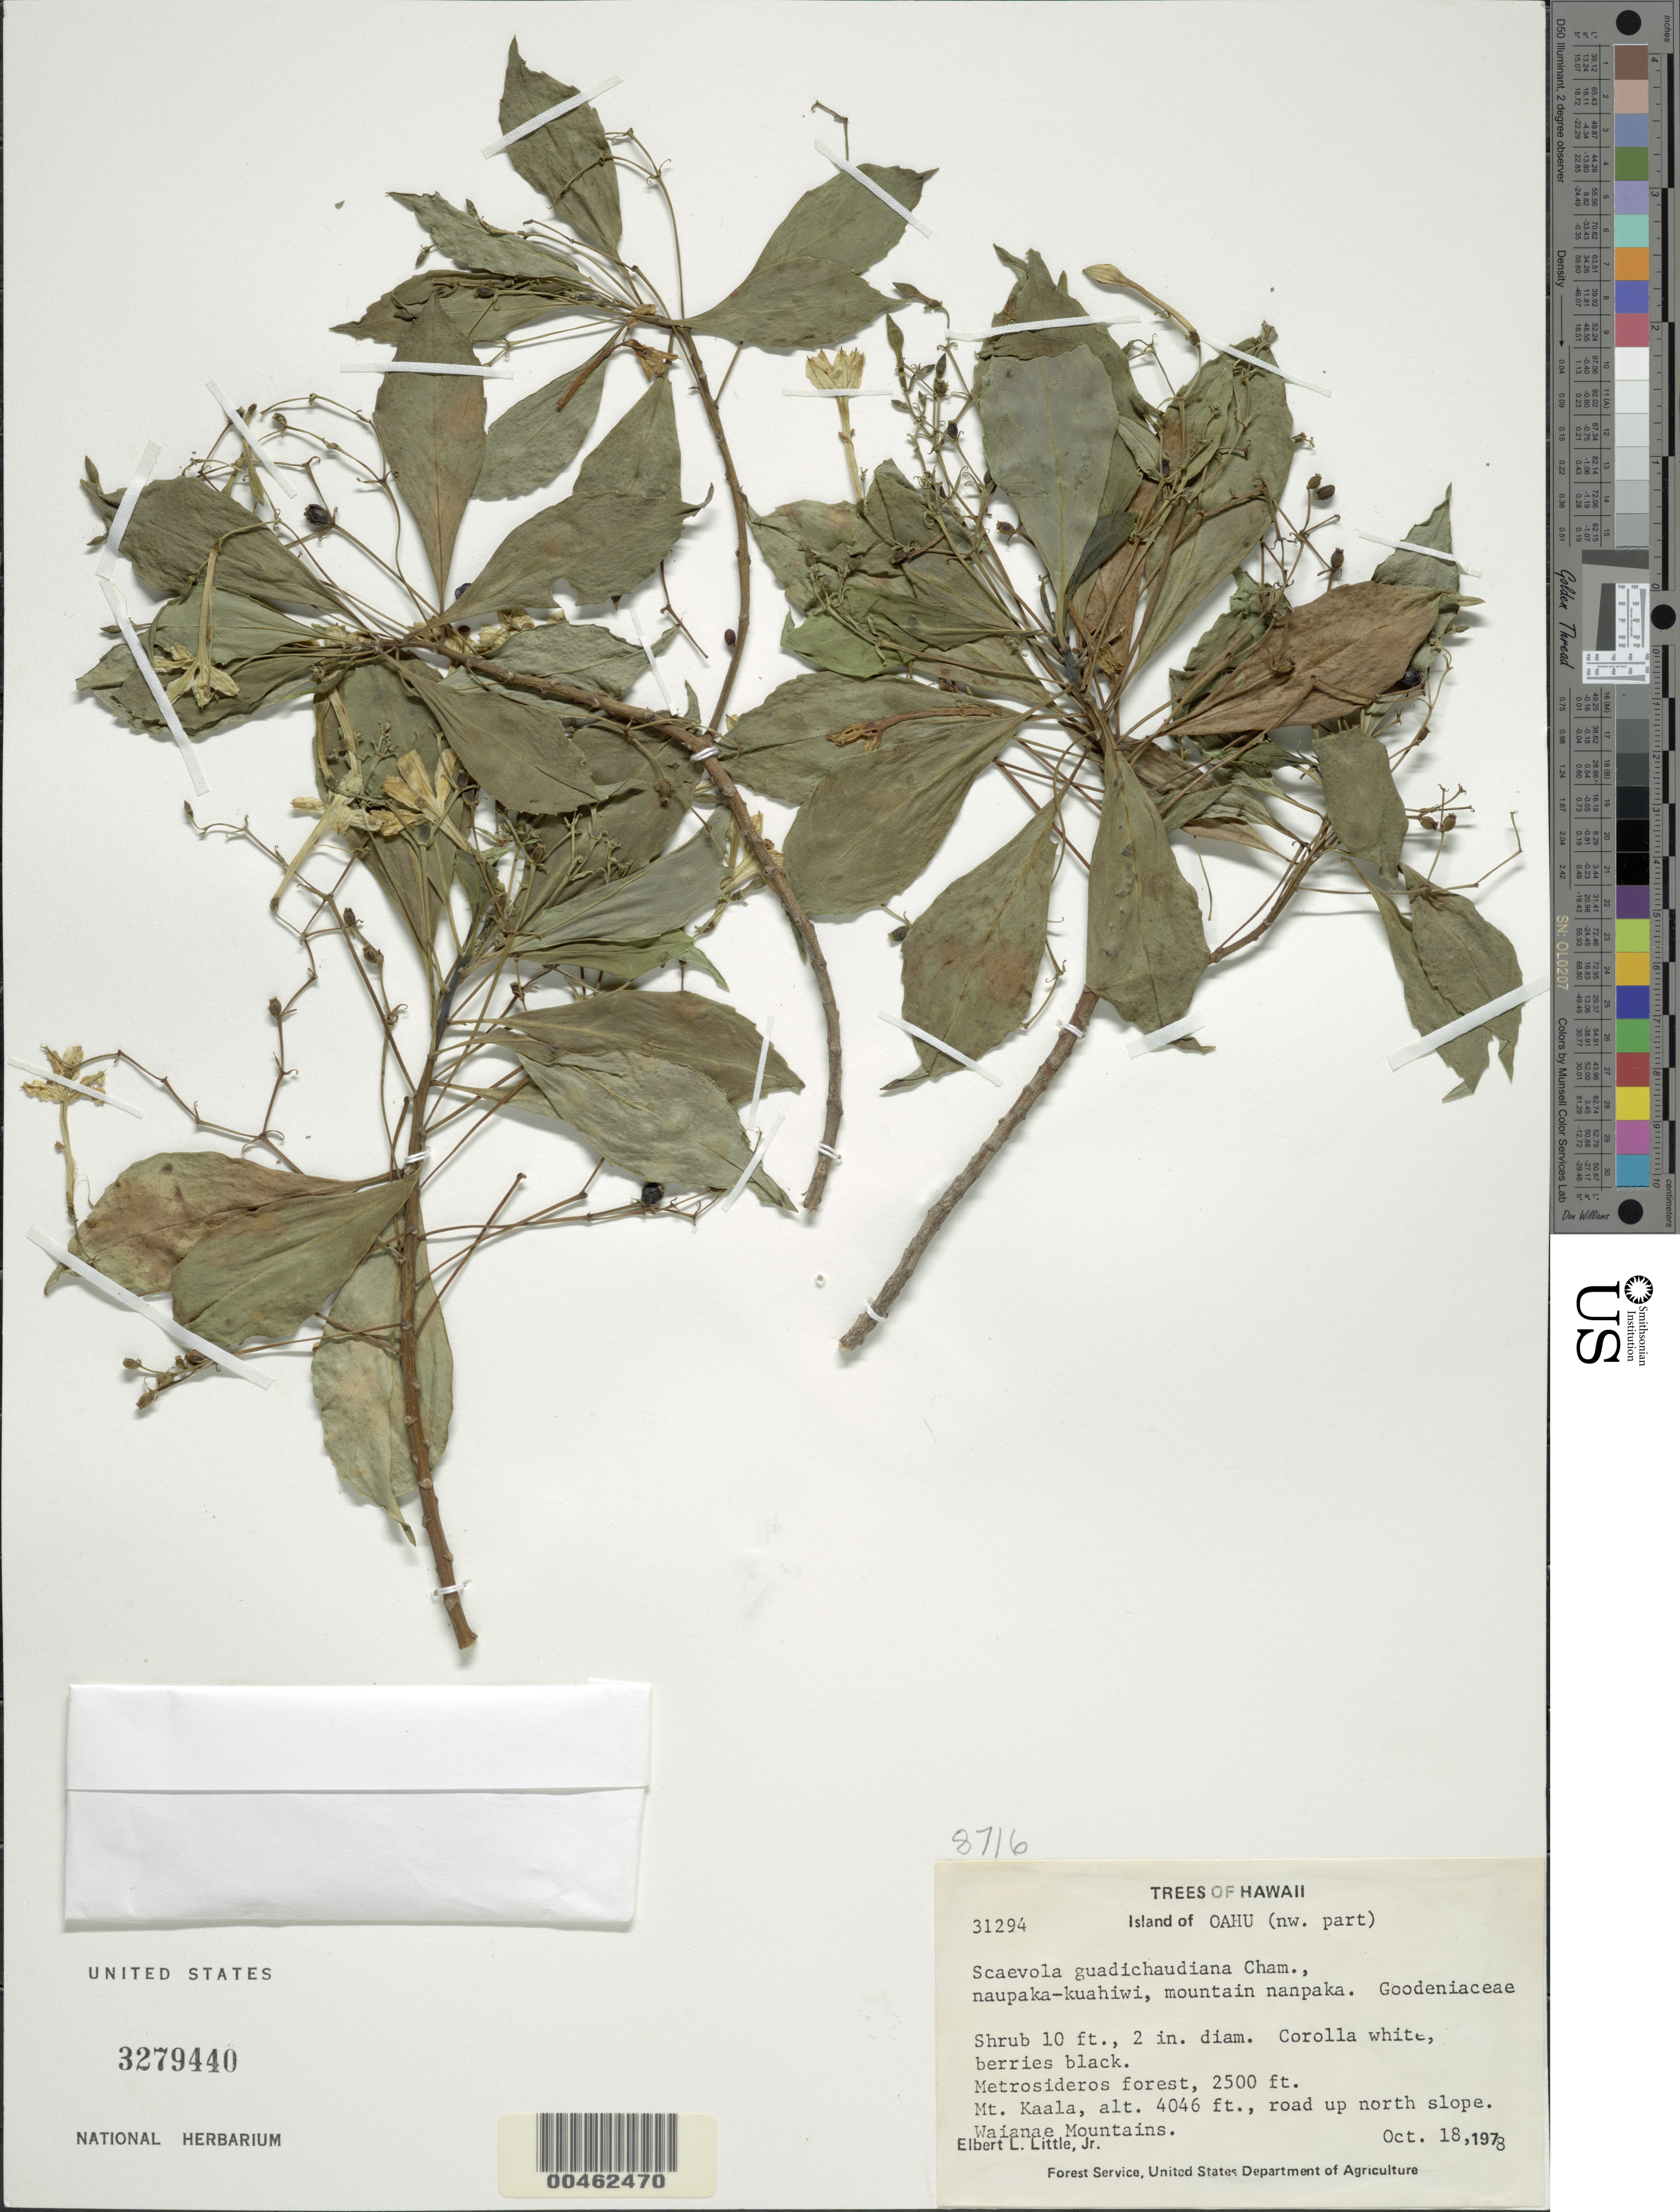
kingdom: Plantae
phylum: Tracheophyta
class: Magnoliopsida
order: Asterales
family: Goodeniaceae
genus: Scaevola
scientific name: Scaevola gaudichaudiana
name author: Cham.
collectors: E. L. Little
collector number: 31294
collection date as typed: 18 Oct 1978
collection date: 1978-10-18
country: United States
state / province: Hawaii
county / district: Honolulu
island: Oahu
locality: NW part of Oahu, Mt. Kaala, road up N slope, Waianae Mountains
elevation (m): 1233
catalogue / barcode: US 3279440